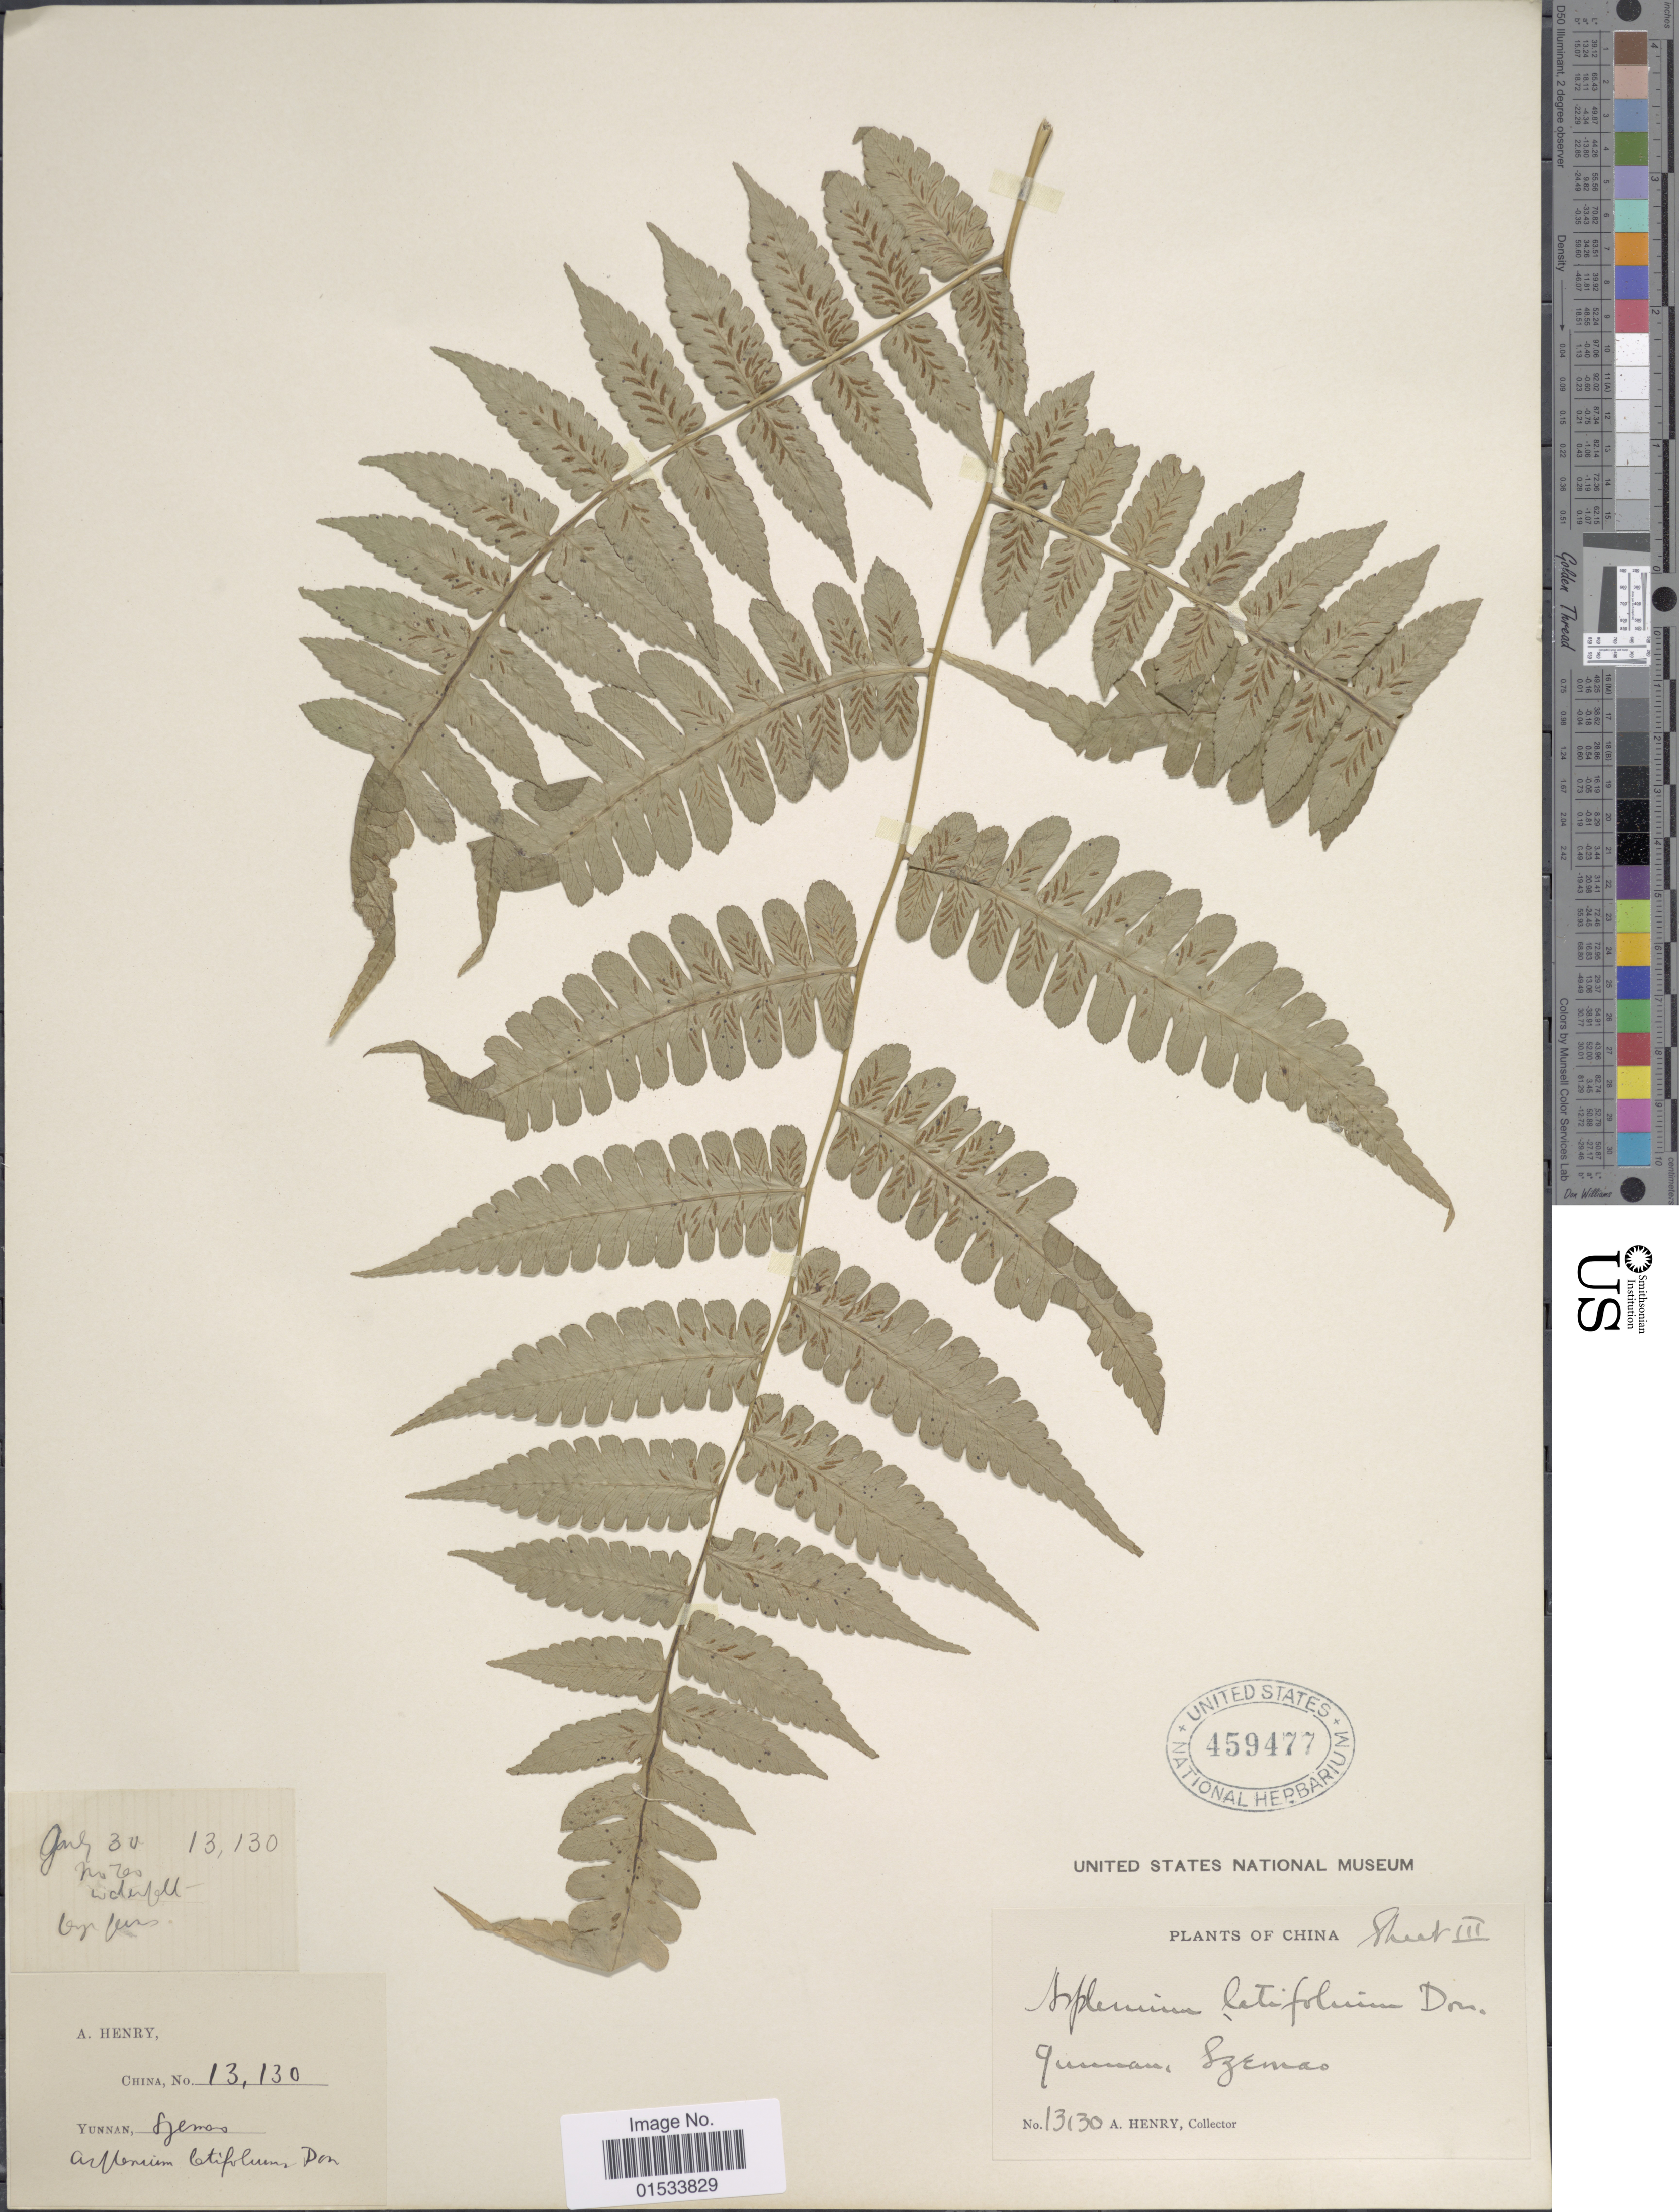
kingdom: Plantae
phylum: Tracheophyta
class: Polypodiopsida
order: Polypodiales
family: Athyriaceae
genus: Diplazium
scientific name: Diplazium giganteum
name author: (Baker) Ching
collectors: A. Henry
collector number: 13130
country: China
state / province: Yunnan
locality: Szemao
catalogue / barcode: US 459477